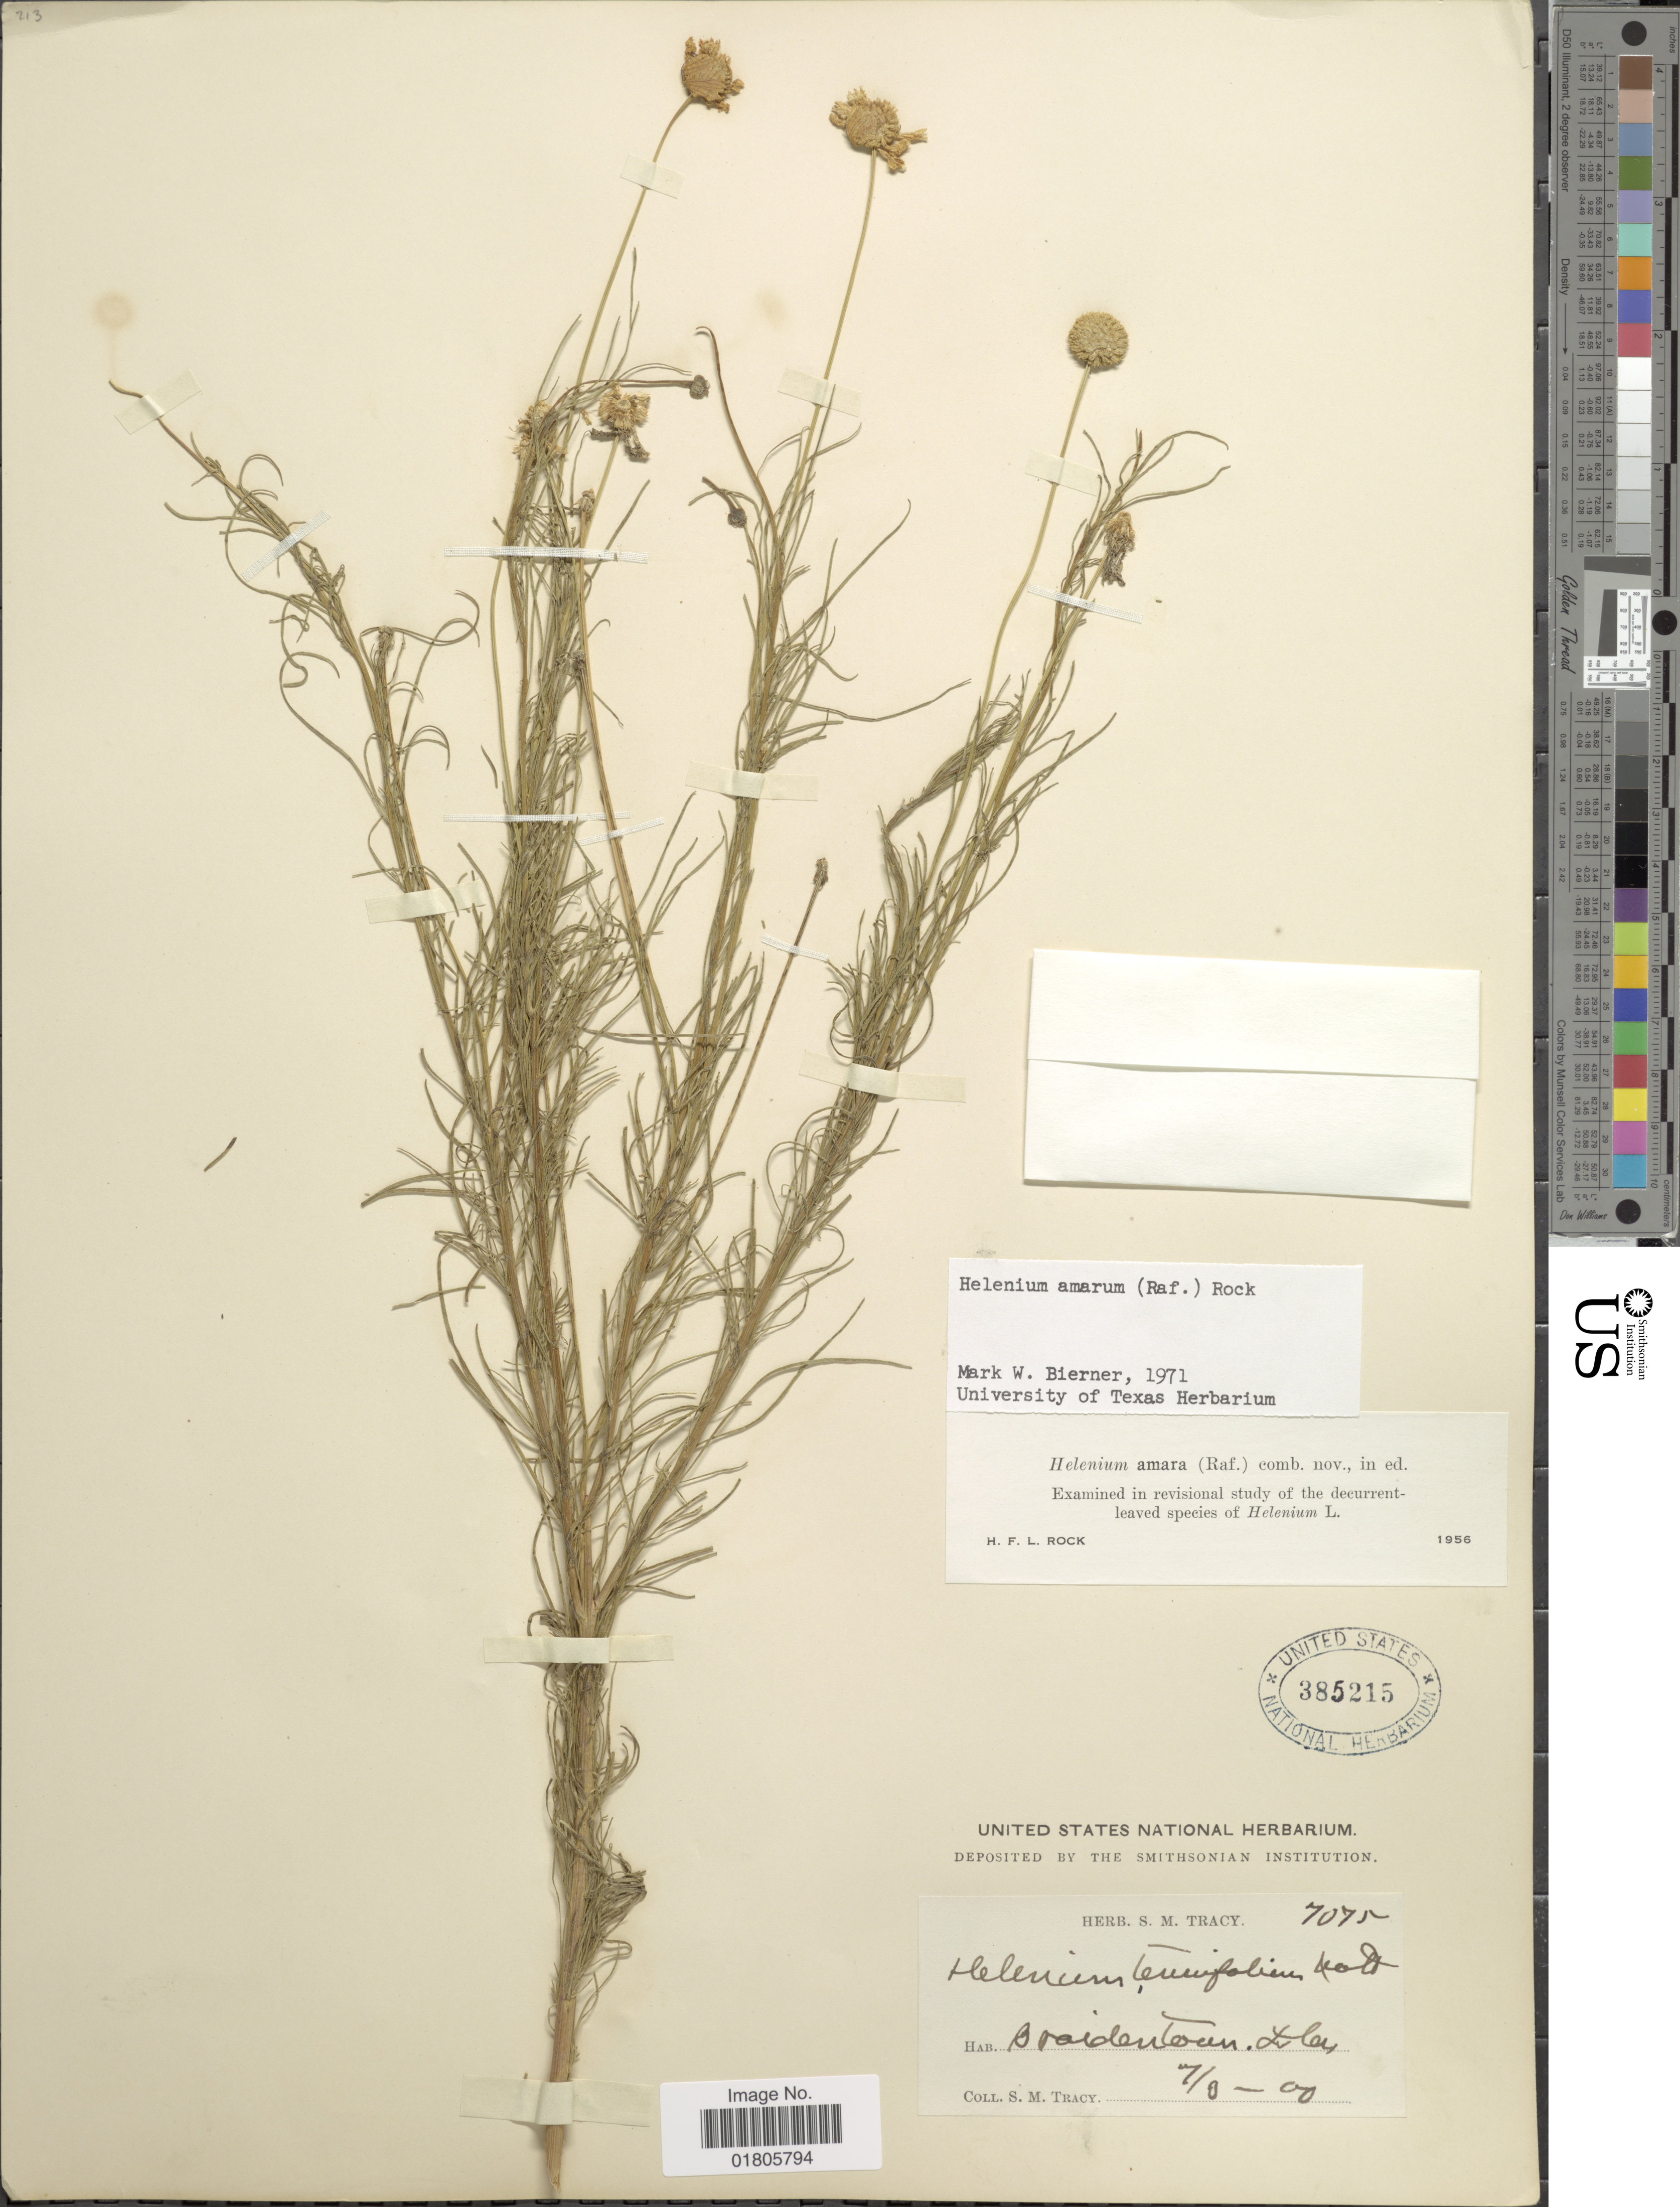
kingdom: Plantae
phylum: Tracheophyta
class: Magnoliopsida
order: Asterales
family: Asteraceae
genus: Helenium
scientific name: Helenium amarum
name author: (Raf.) H. Rock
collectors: S. M. Tracy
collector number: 7075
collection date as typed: Transcribed d/m/y: 7/8/0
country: United States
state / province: South Carolina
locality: Braidentown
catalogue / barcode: US 385215